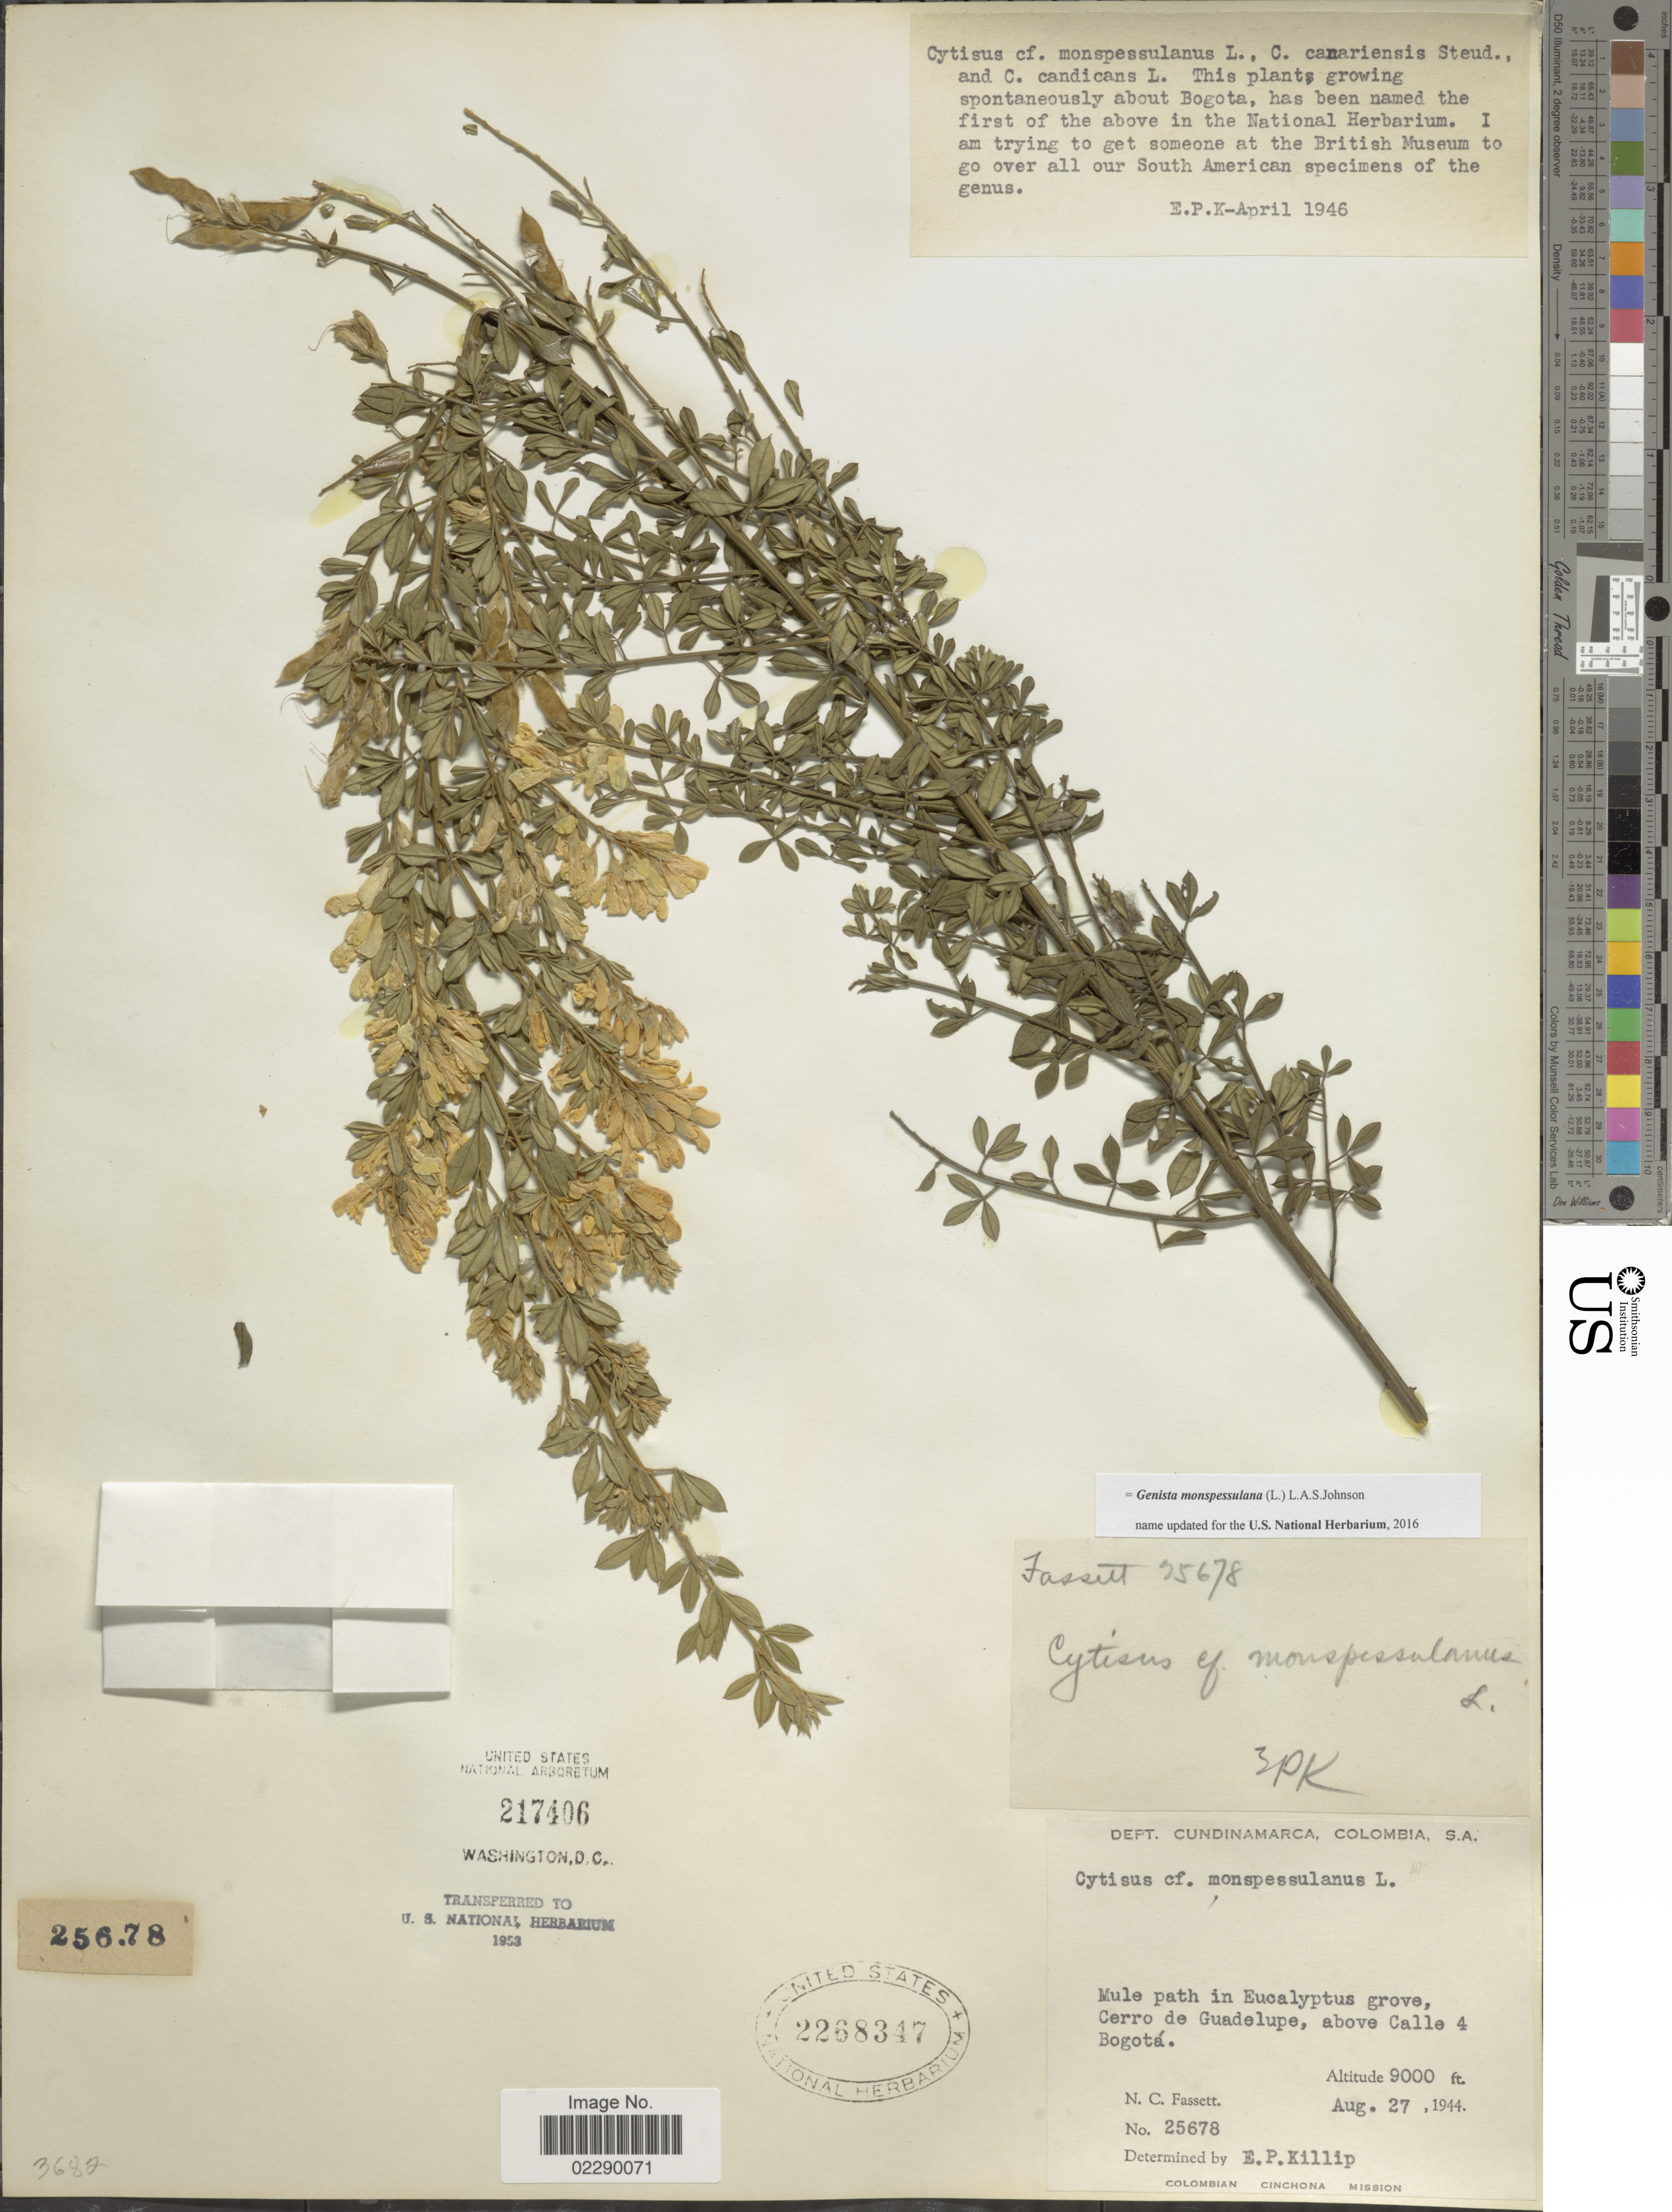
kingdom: Plantae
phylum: Tracheophyta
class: Magnoliopsida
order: Fabales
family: Fabaceae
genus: Genista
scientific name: Genista monspessulana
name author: (L.) L.A.S. Johnson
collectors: N. C. Fassett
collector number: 25678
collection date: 1944-08-27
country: Colombia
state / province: Cundinamarca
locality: Dept. Cundinamarca. Cerro de Guadelupe, above Calle 4 Bogotá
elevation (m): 2743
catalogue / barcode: US 2268347